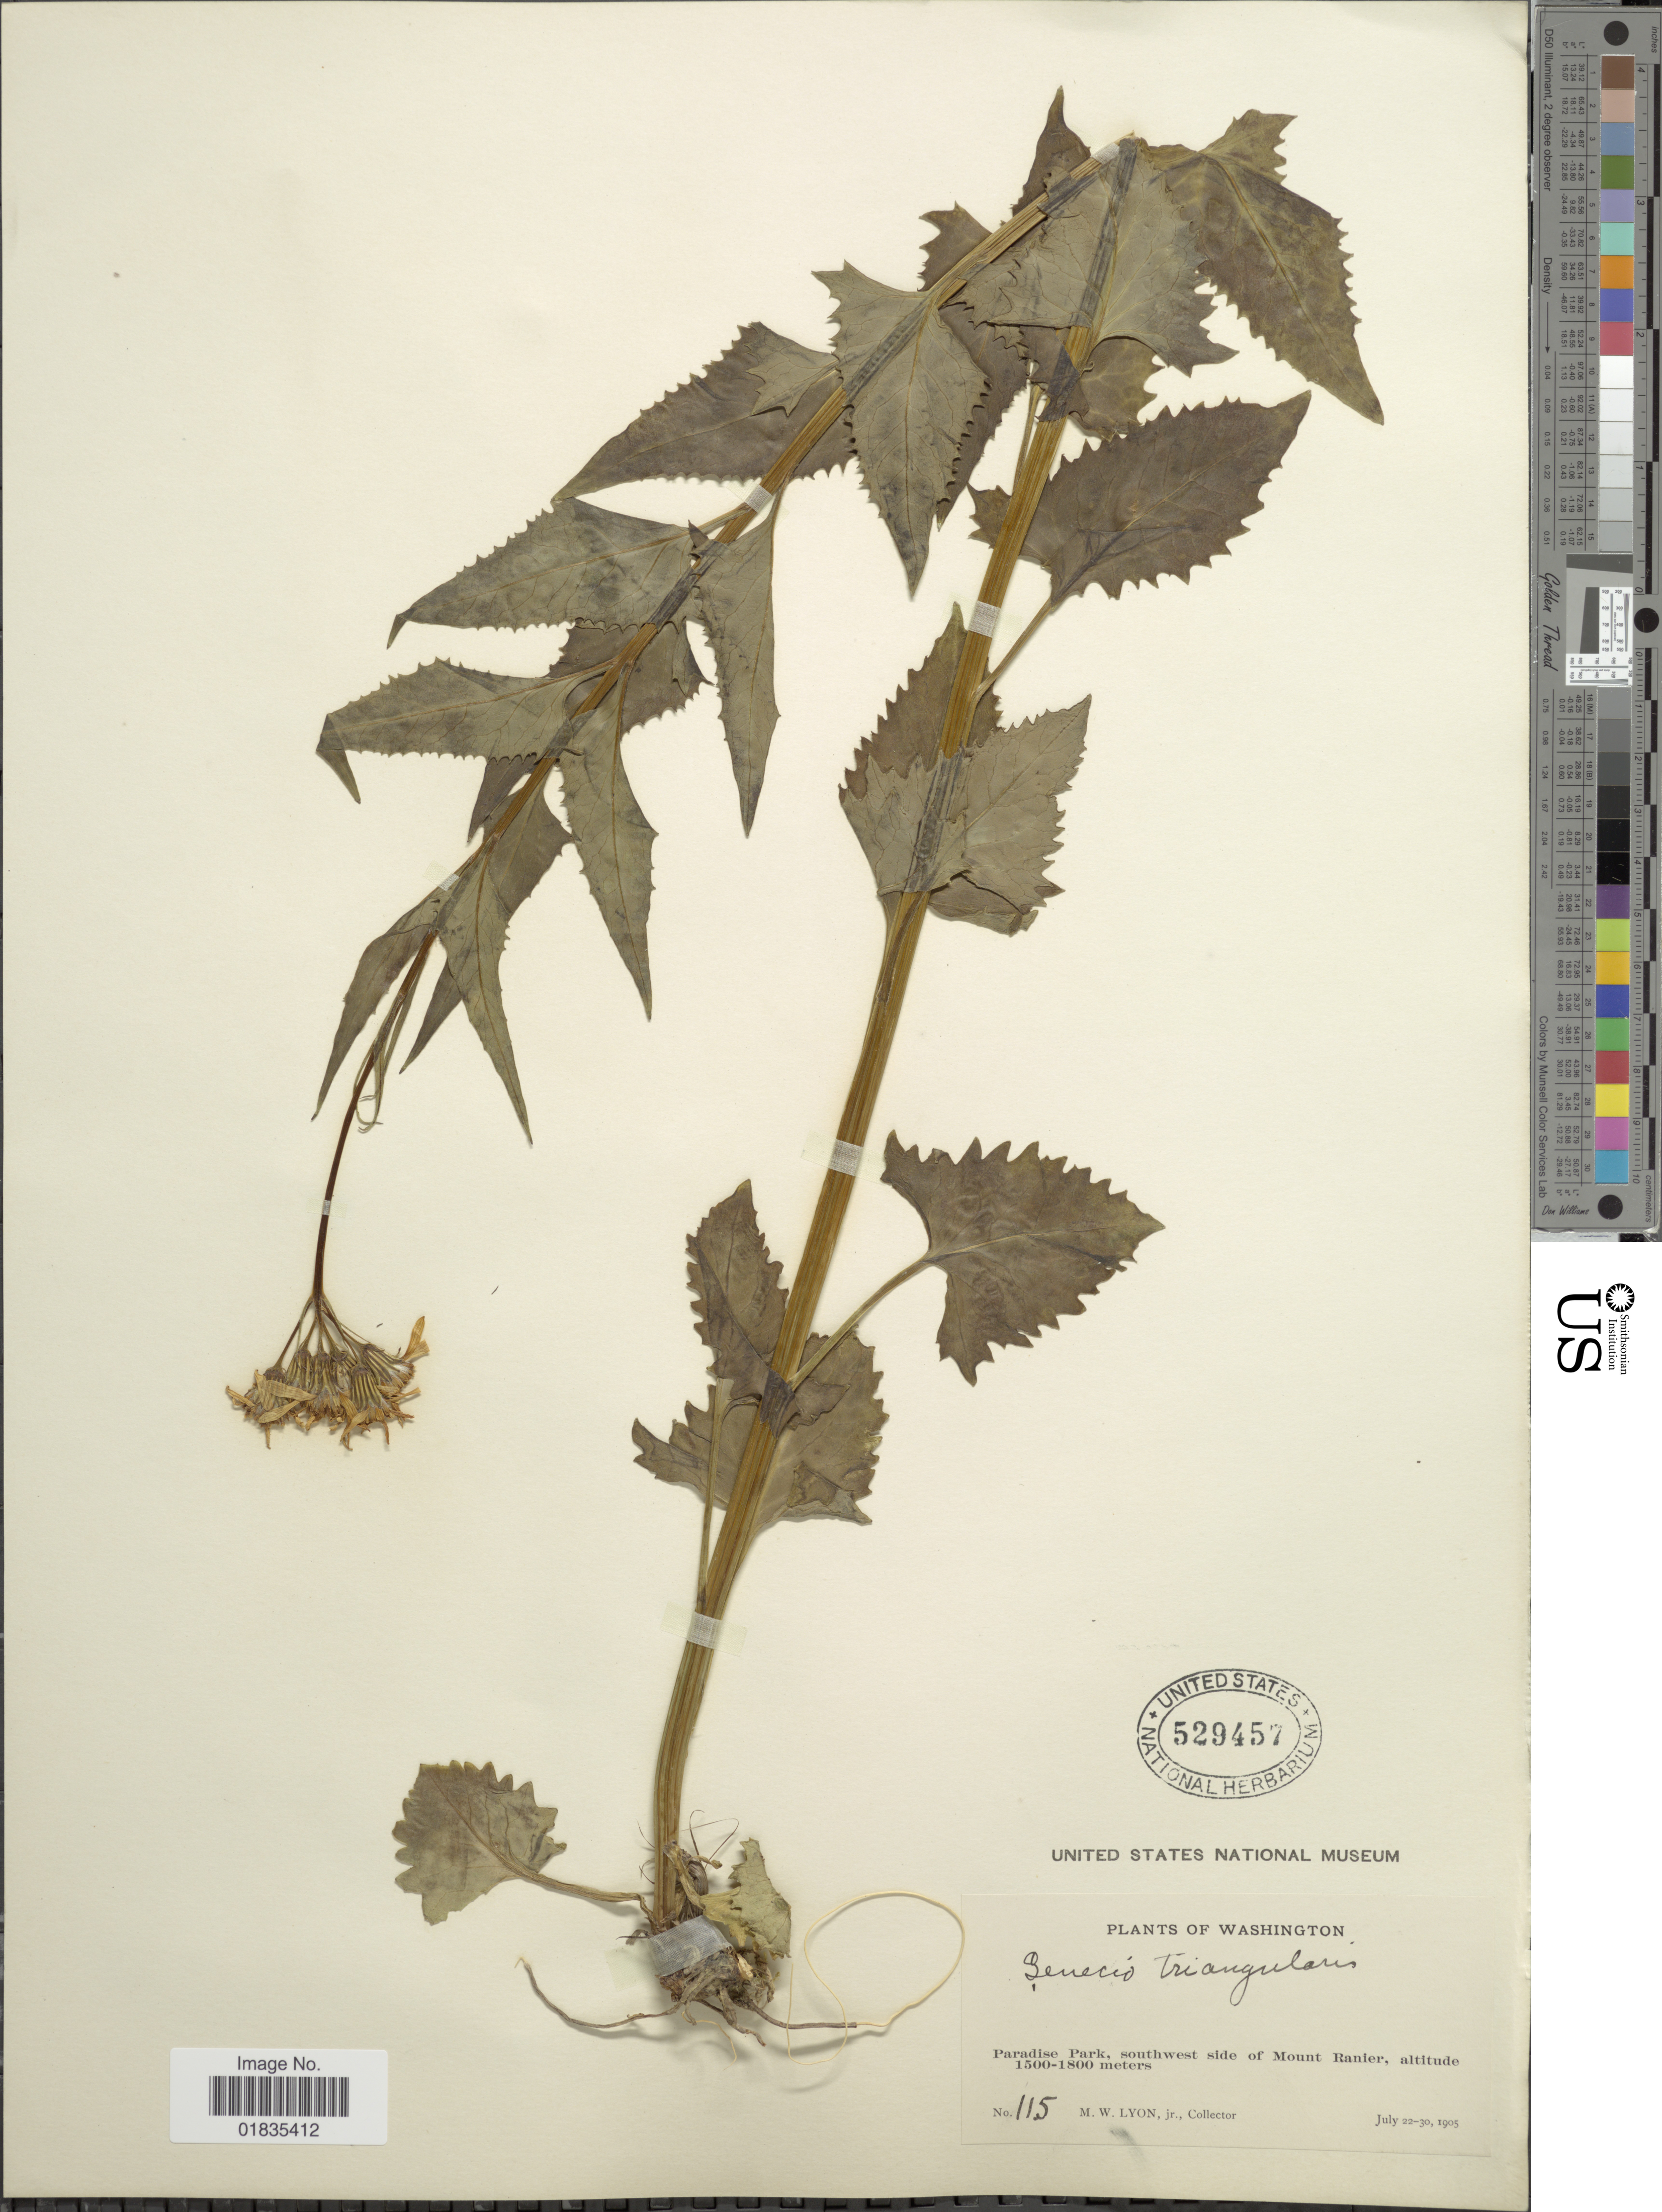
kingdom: Plantae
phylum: Tracheophyta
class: Magnoliopsida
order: Asterales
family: Asteraceae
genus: Senecio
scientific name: Senecio triangularis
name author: Hook.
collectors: M. W. Lyon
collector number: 115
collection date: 1905-07-22/1905-07-30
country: United States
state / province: Washington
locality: Paradise Park, southwest of Mount Ranier.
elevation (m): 1500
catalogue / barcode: US 529457